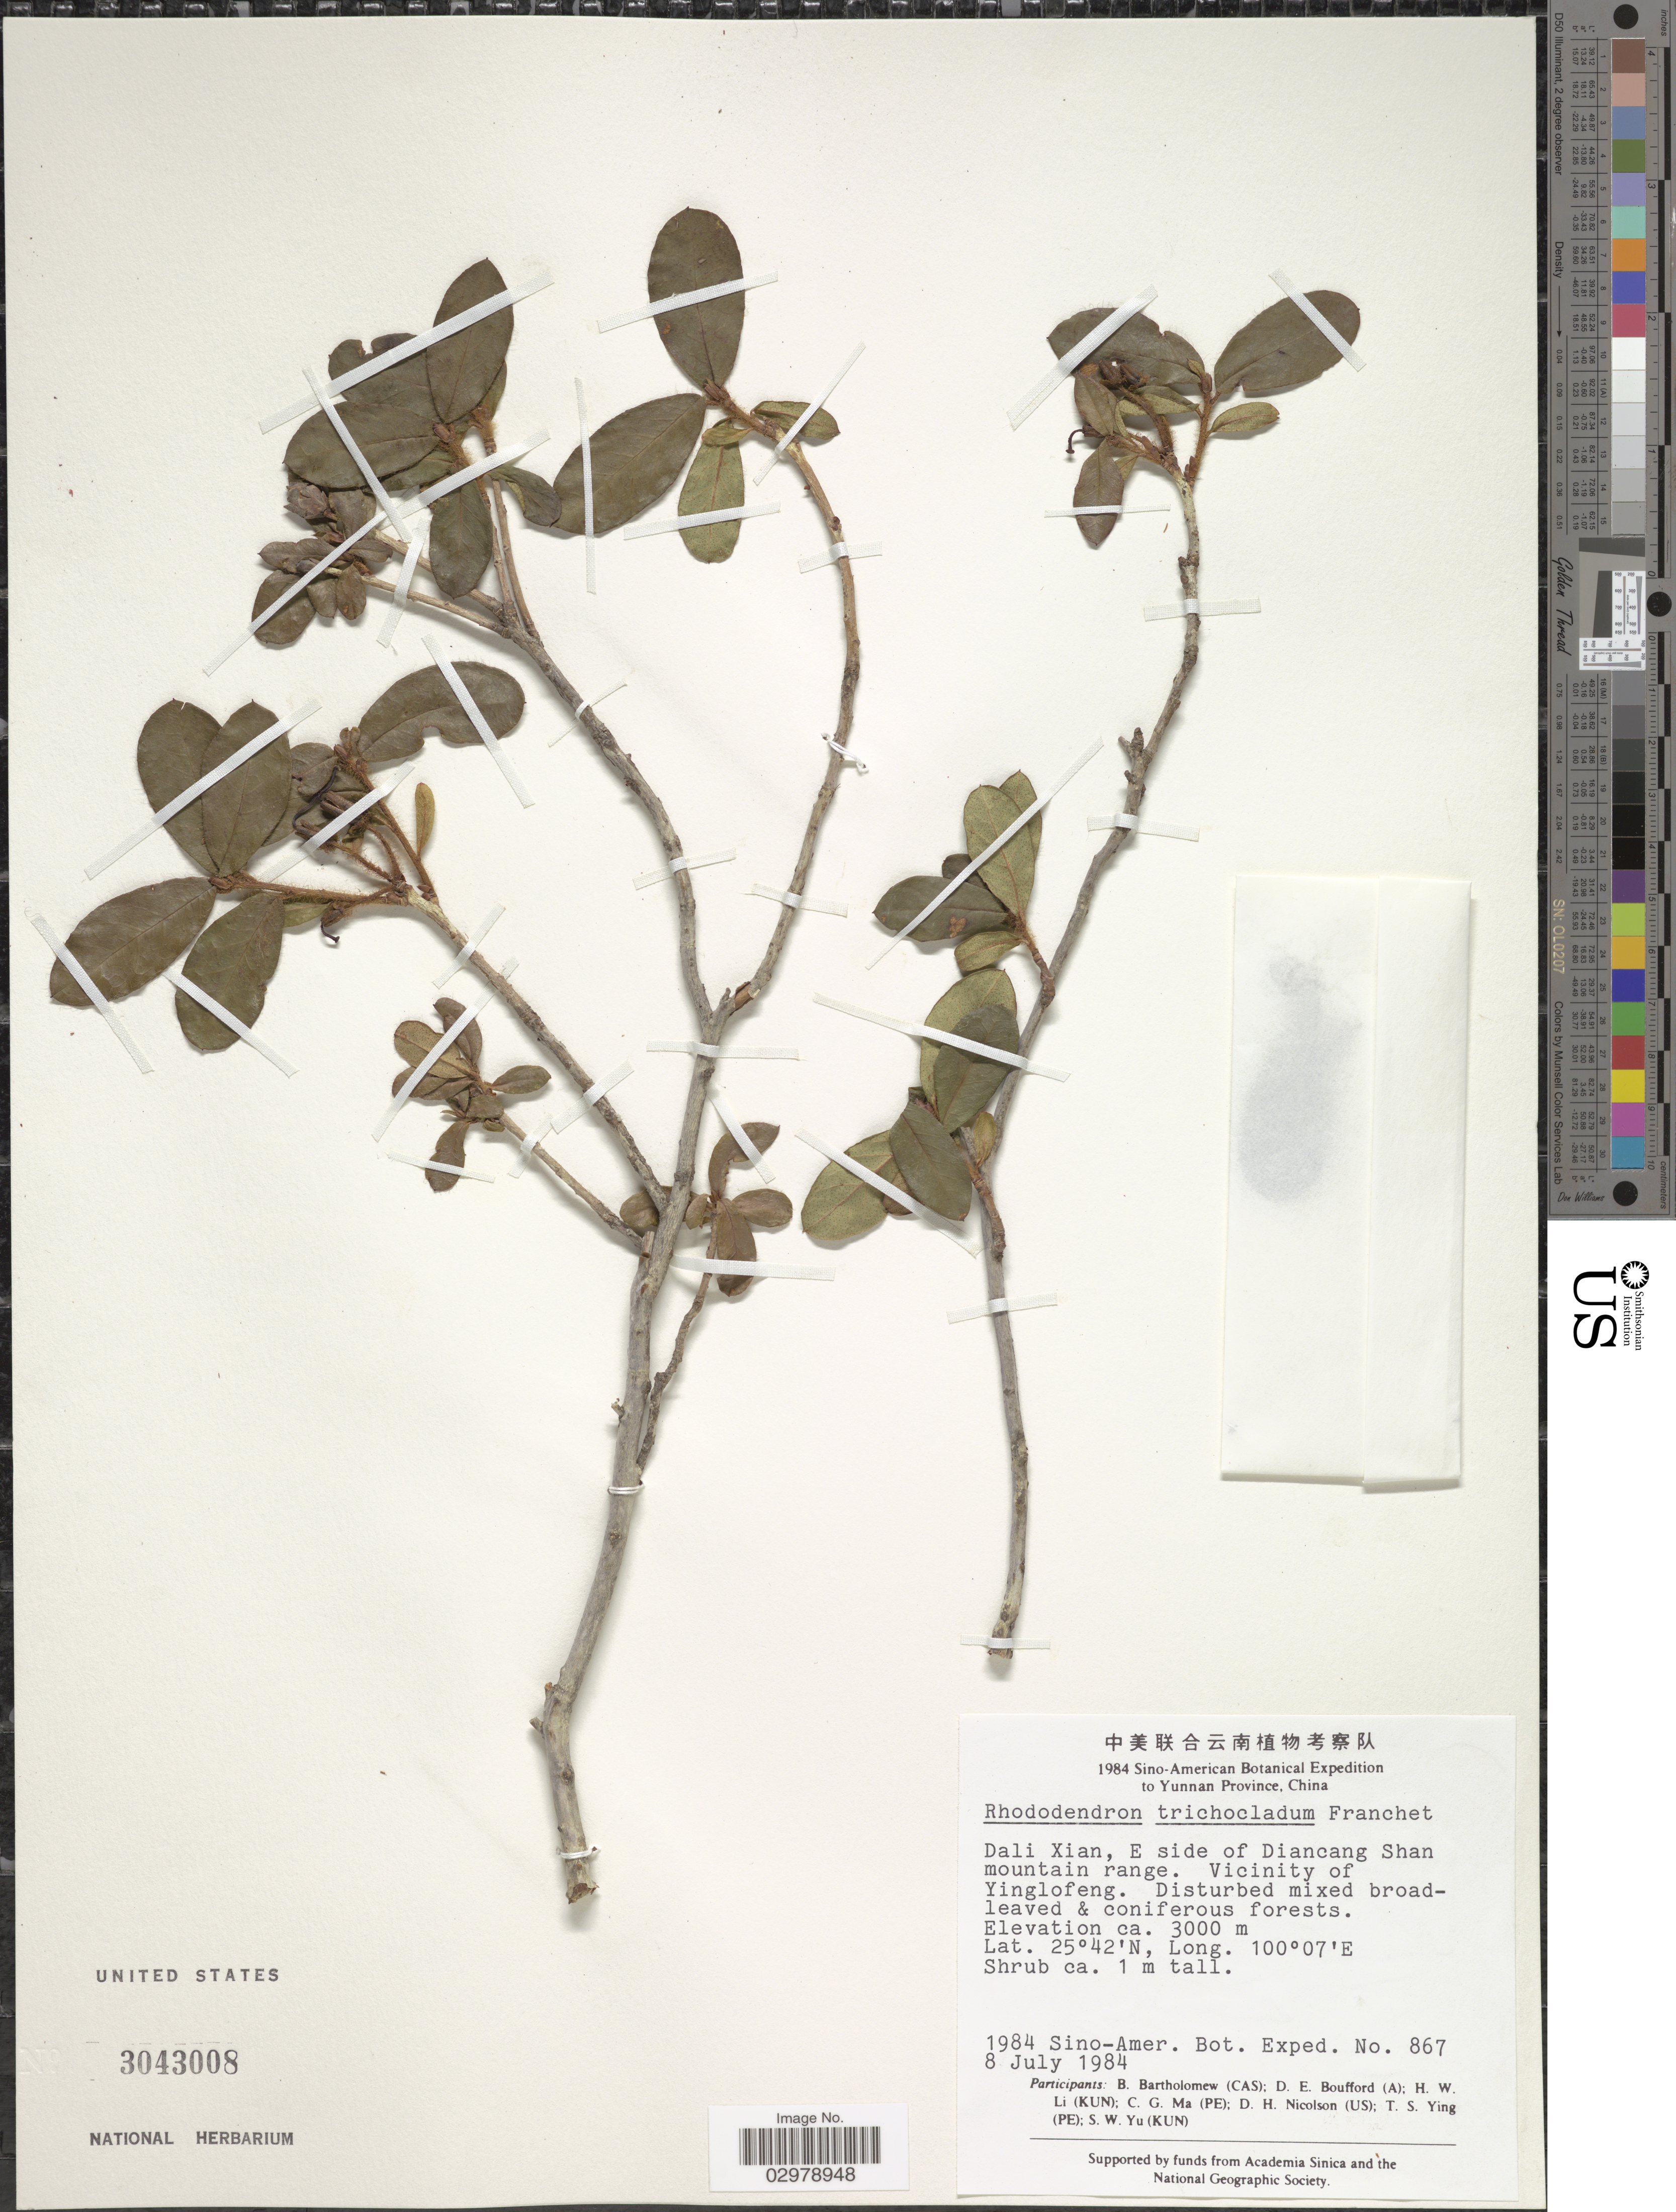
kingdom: Plantae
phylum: Tracheophyta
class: Magnoliopsida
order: Ericales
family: Ericaceae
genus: Rhododendron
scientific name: Rhododendron trichocladum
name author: Franch.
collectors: Sino-Amer. Bot. Exped. 1984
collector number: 867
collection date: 1984-07-08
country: China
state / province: Yunnan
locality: Dali Xian, E side of Diancang Shan mountain range. Vicinity of Yinglofeng.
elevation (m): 3000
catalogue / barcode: US 3043008